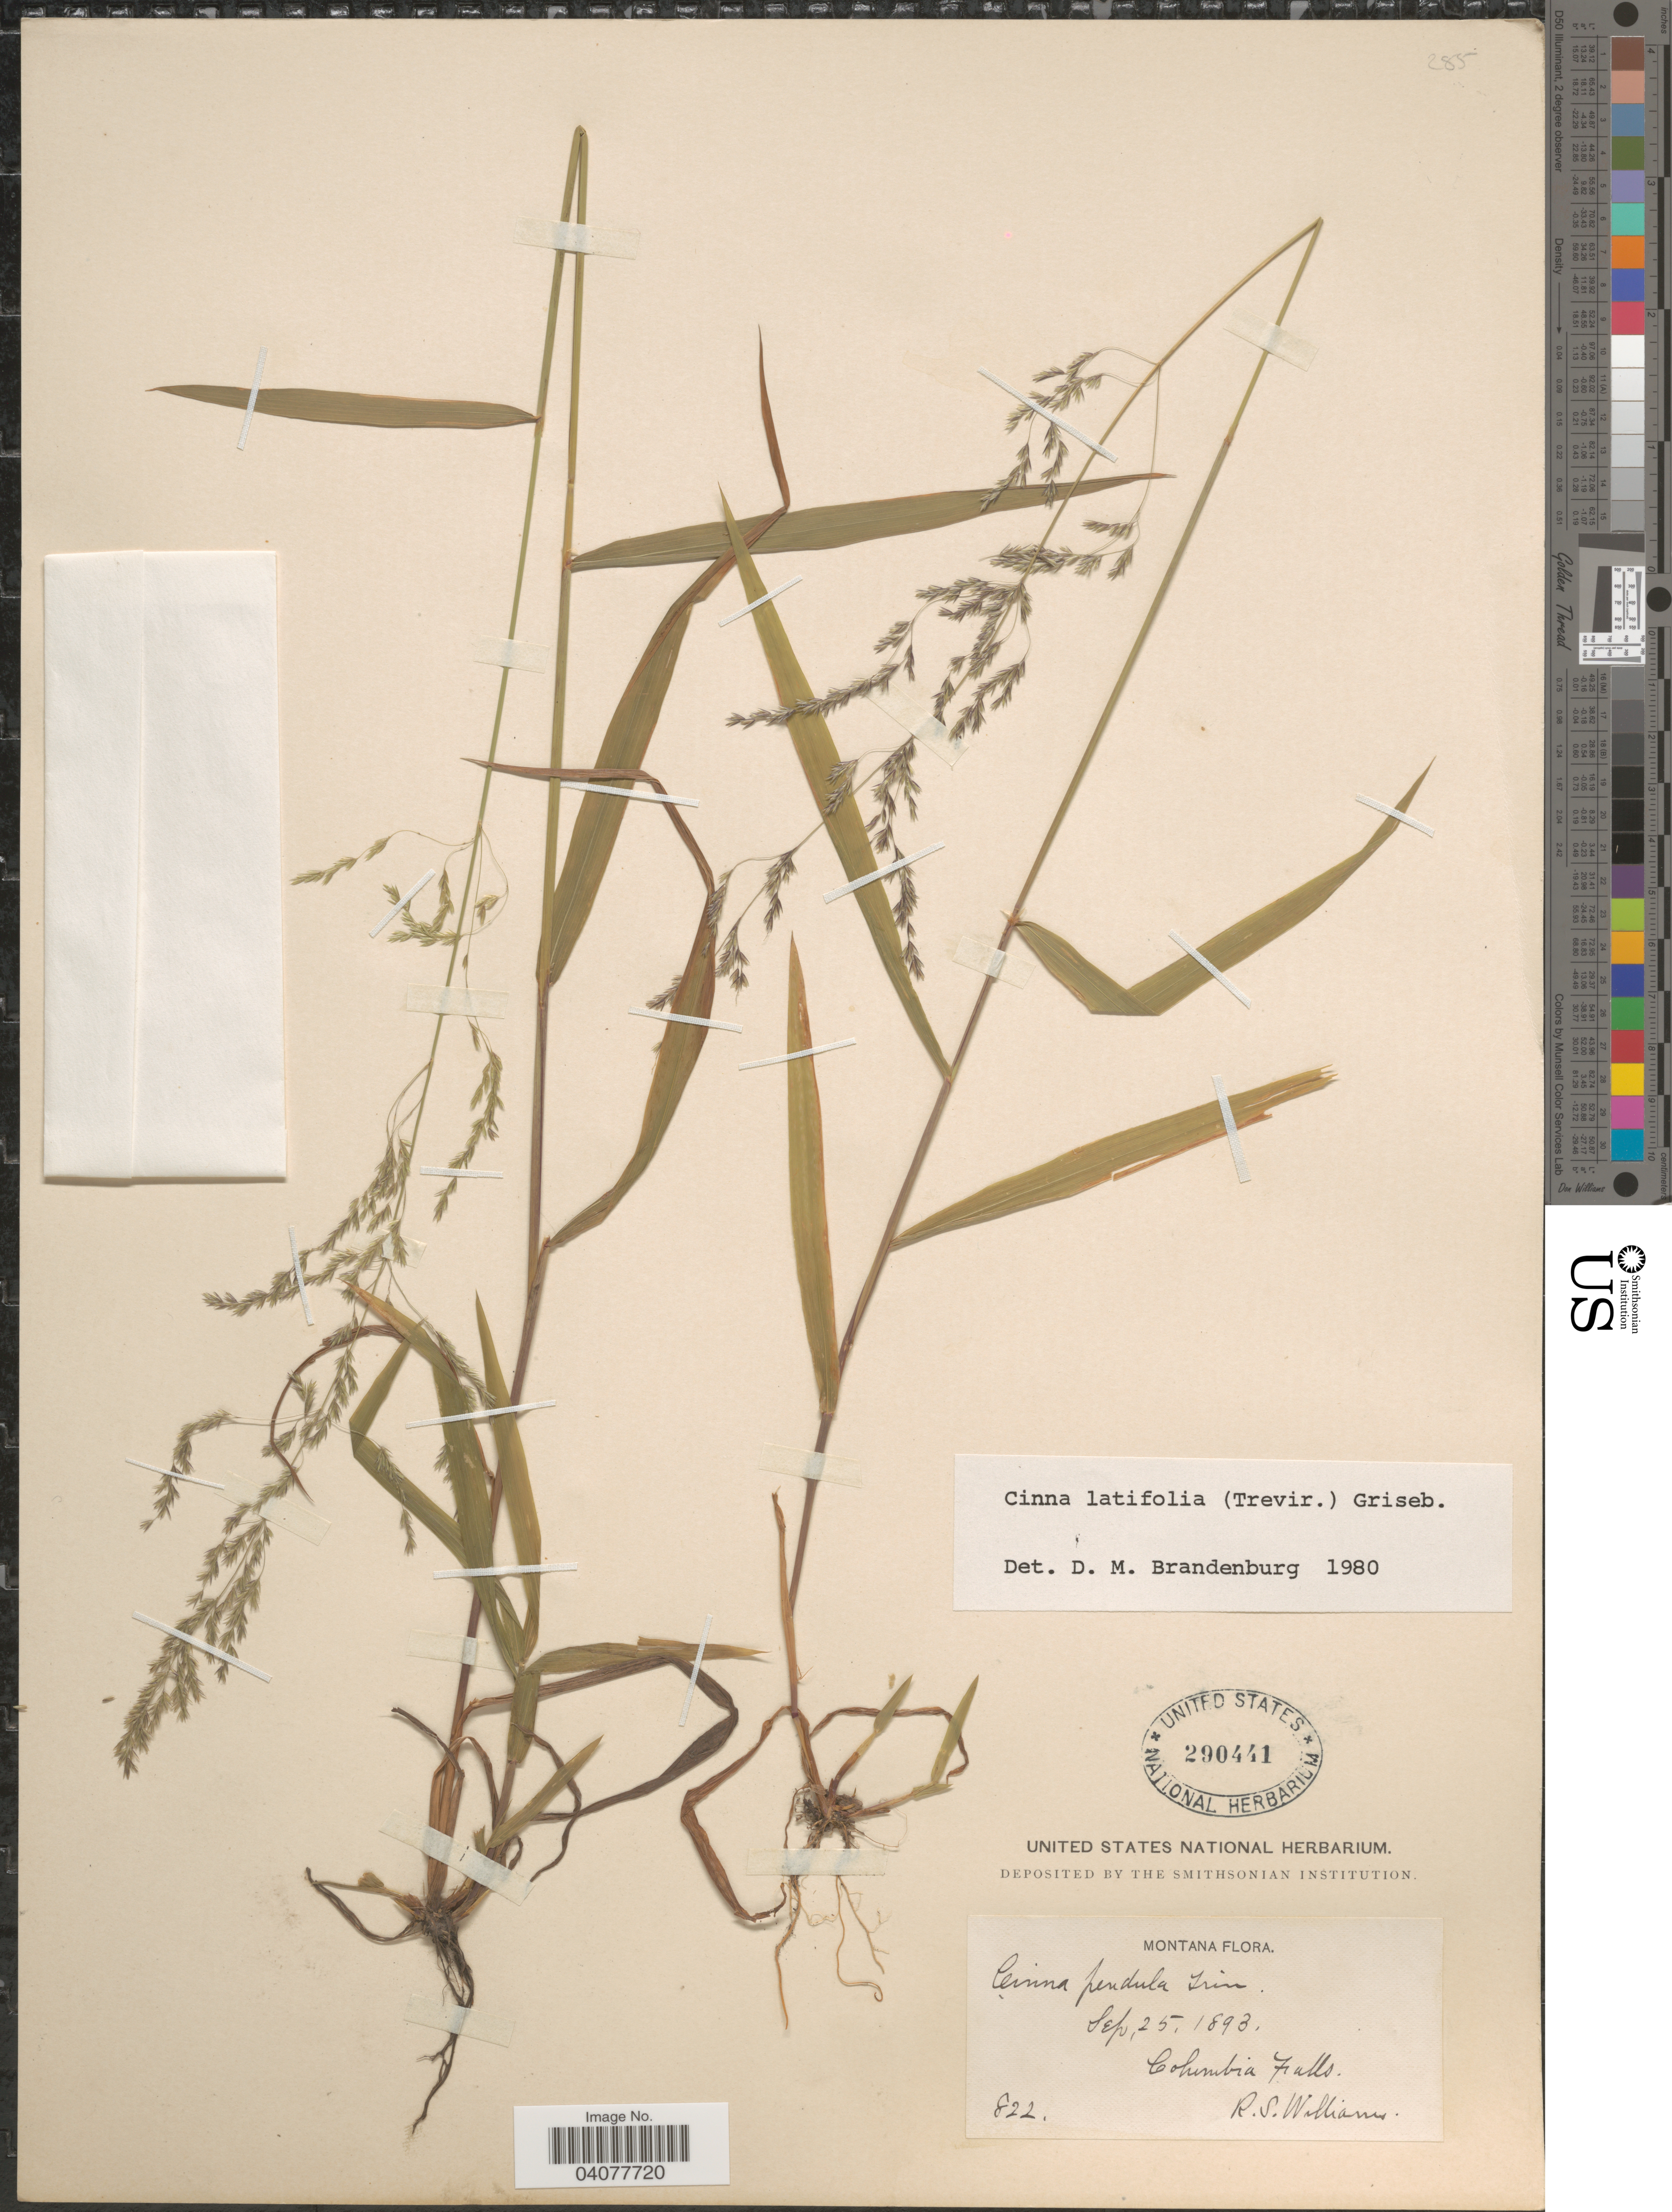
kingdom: Plantae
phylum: Tracheophyta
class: Liliopsida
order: Poales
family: Poaceae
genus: Cinna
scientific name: Cinna latifolia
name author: (Trevir. ex Goeppert) Griseb.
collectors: R. S. Williams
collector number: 822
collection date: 1893-09-25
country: United States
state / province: Montana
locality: Columbia Falls.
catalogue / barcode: US 290441